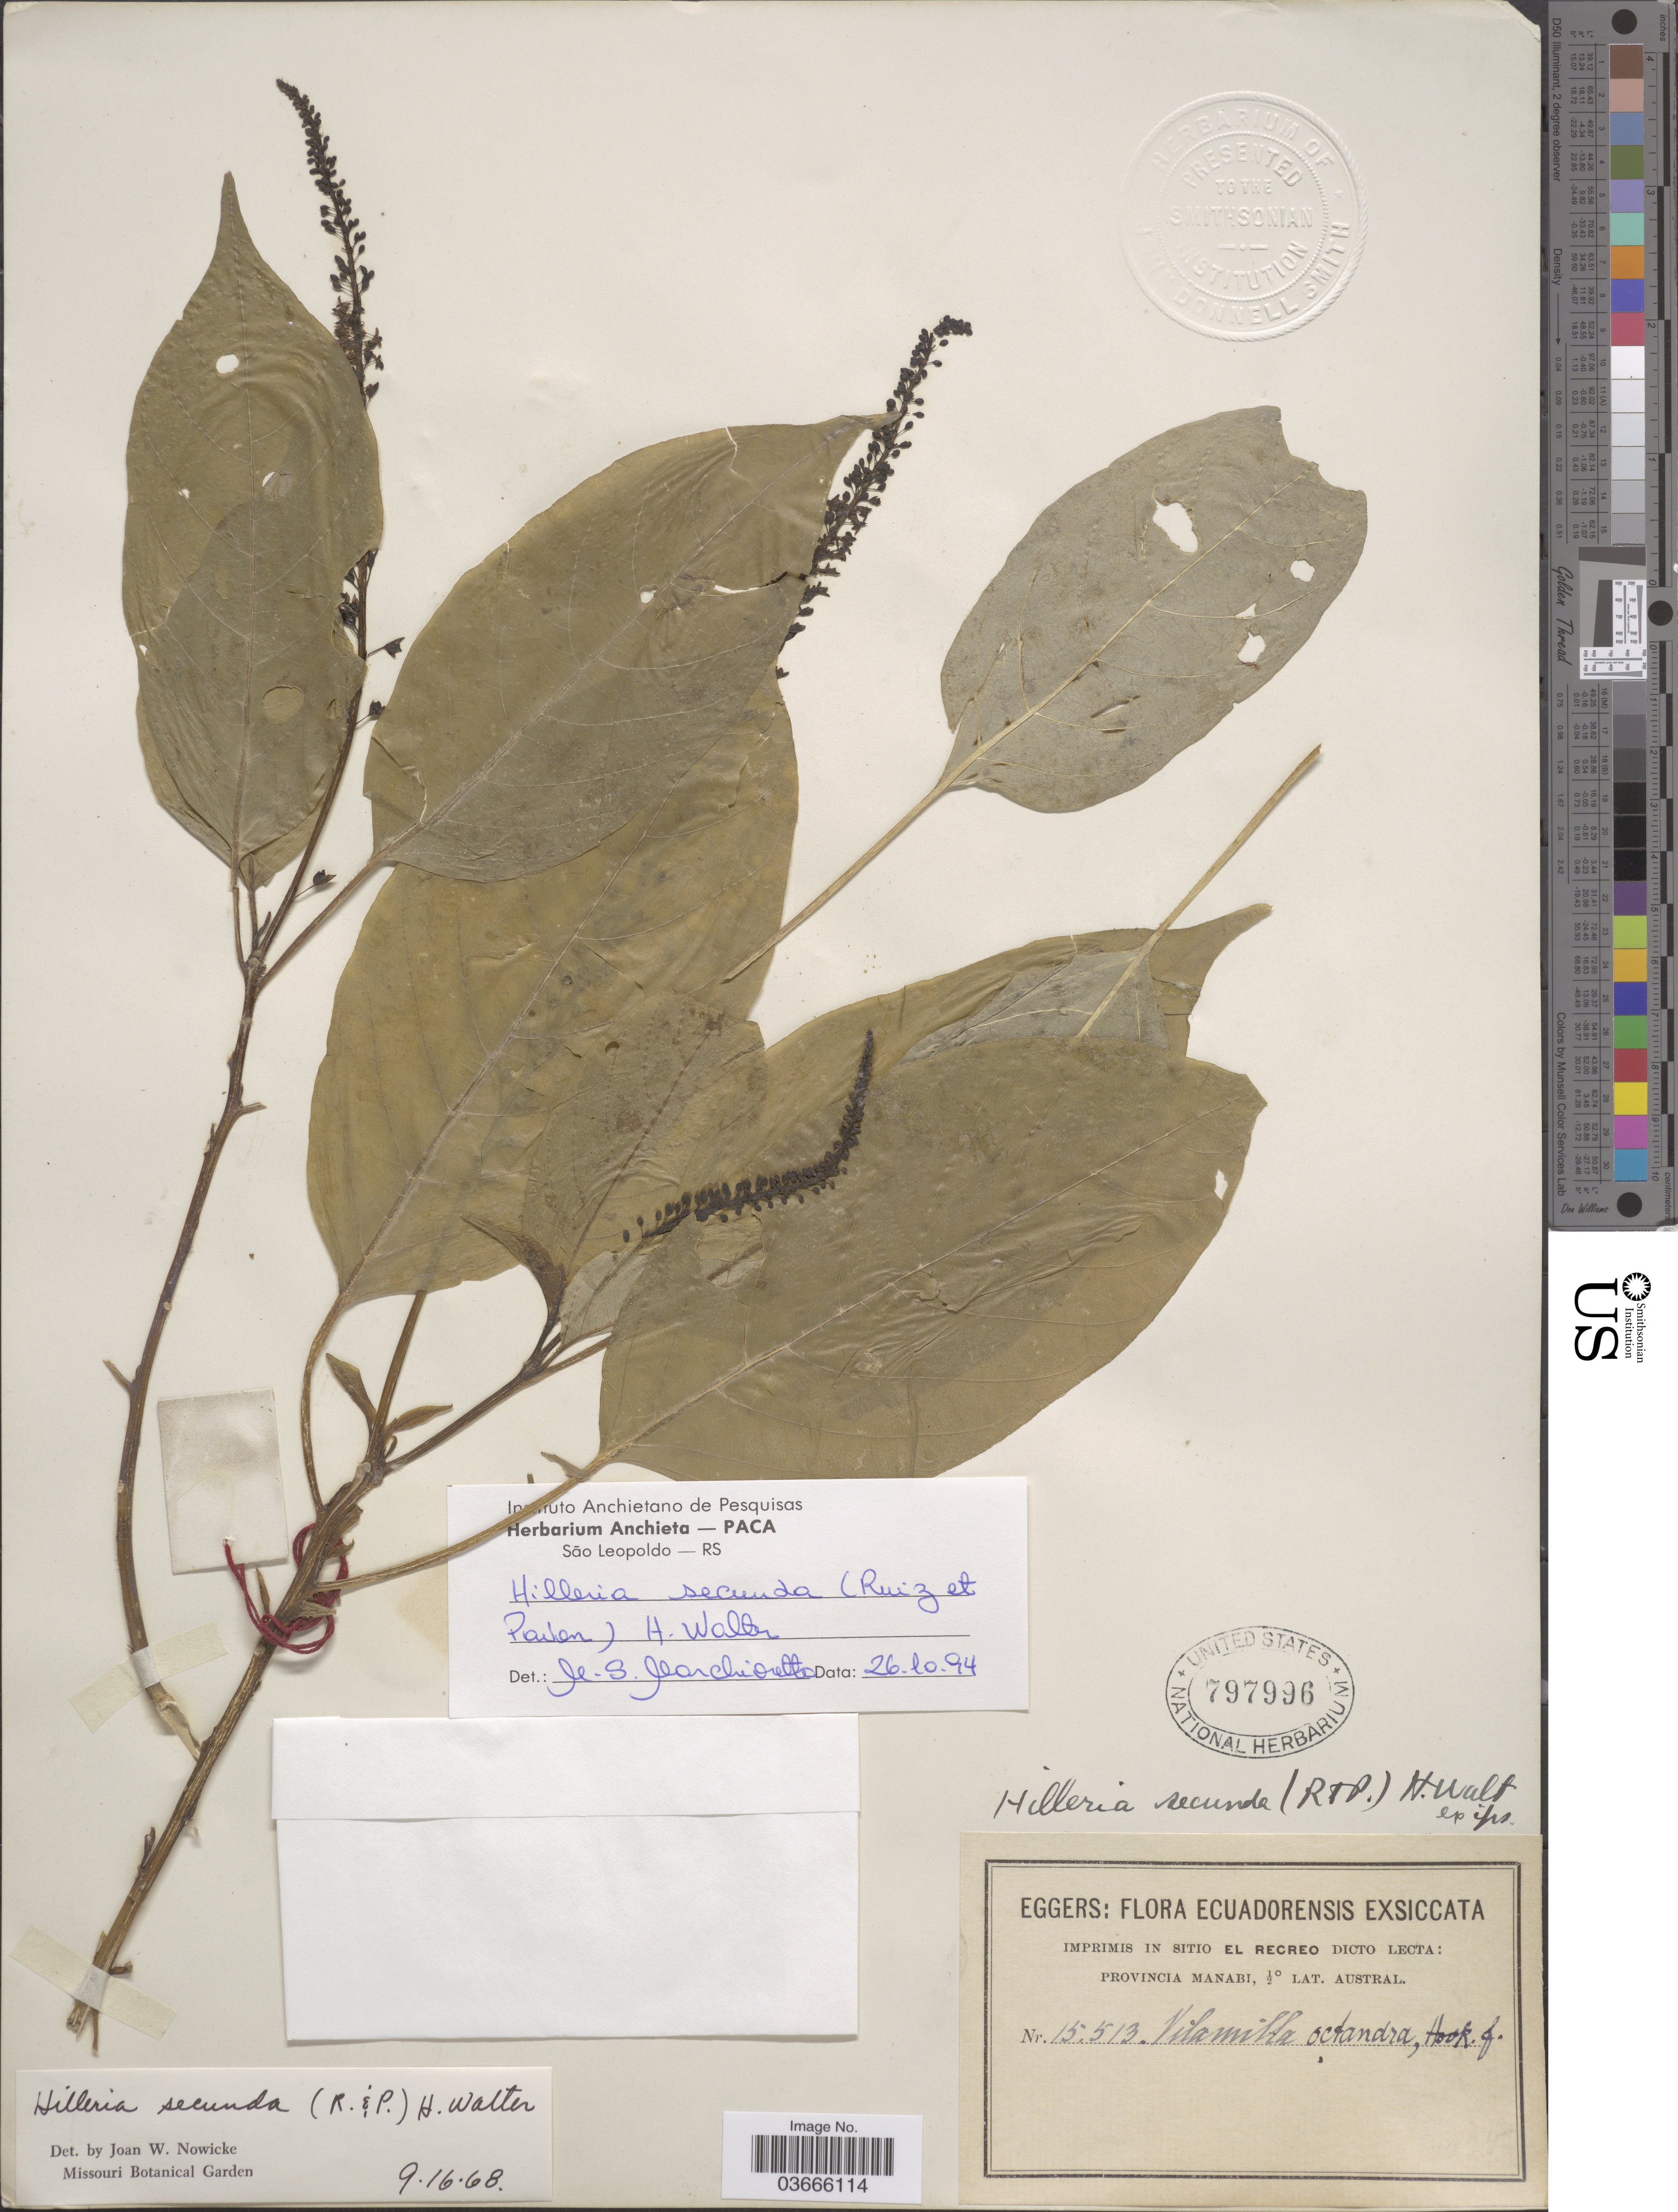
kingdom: Plantae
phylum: Tracheophyta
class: Magnoliopsida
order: Caryophyllales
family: Phytolaccaceae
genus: Hilleria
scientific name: Hilleria secunda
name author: (Ruiz & Pav.) H. Walter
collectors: -. Eggers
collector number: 15513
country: Ecuador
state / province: Manabí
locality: Imprimis in sitio El Recreo dicto lecta: provincia Manabi.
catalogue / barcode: US 797996